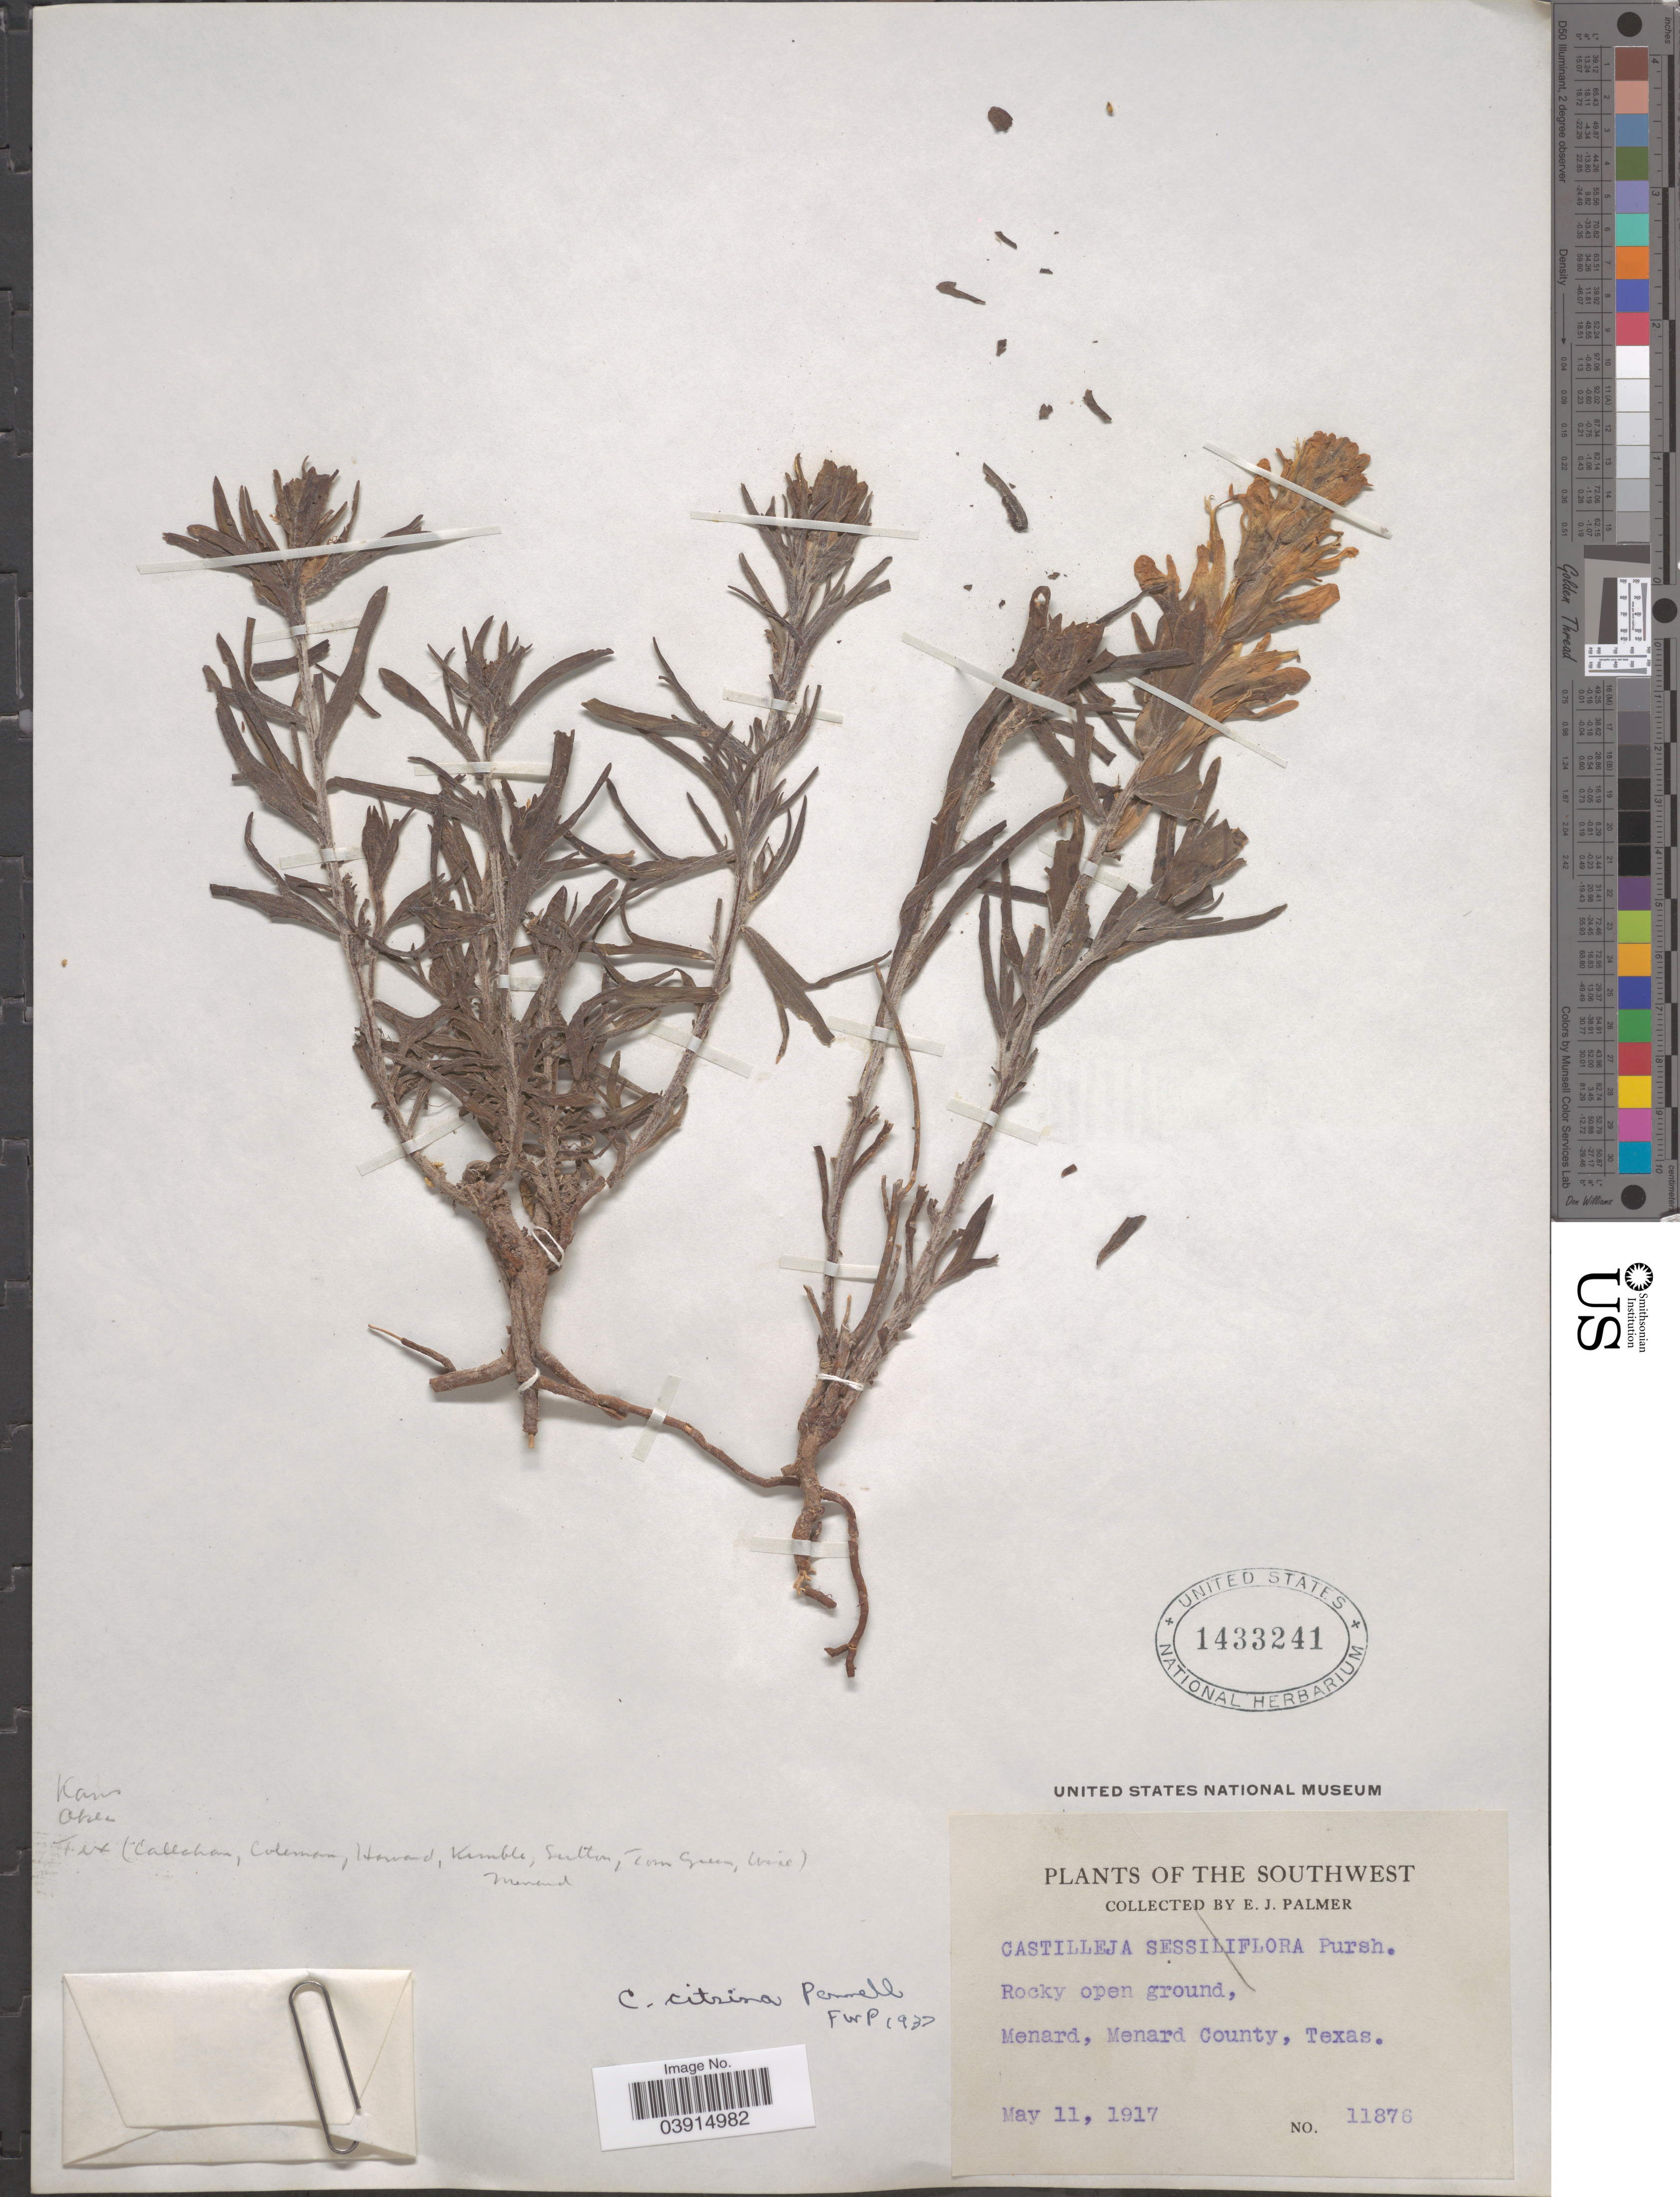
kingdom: Plantae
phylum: Tracheophyta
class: Magnoliopsida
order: Lamiales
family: Orobanchaceae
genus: Castilleja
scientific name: Castilleja sp.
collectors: E. J. Palmer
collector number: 11876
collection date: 1917-05-11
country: United States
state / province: Texas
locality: Southwest. Menard, Menard County.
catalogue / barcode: US 1433241